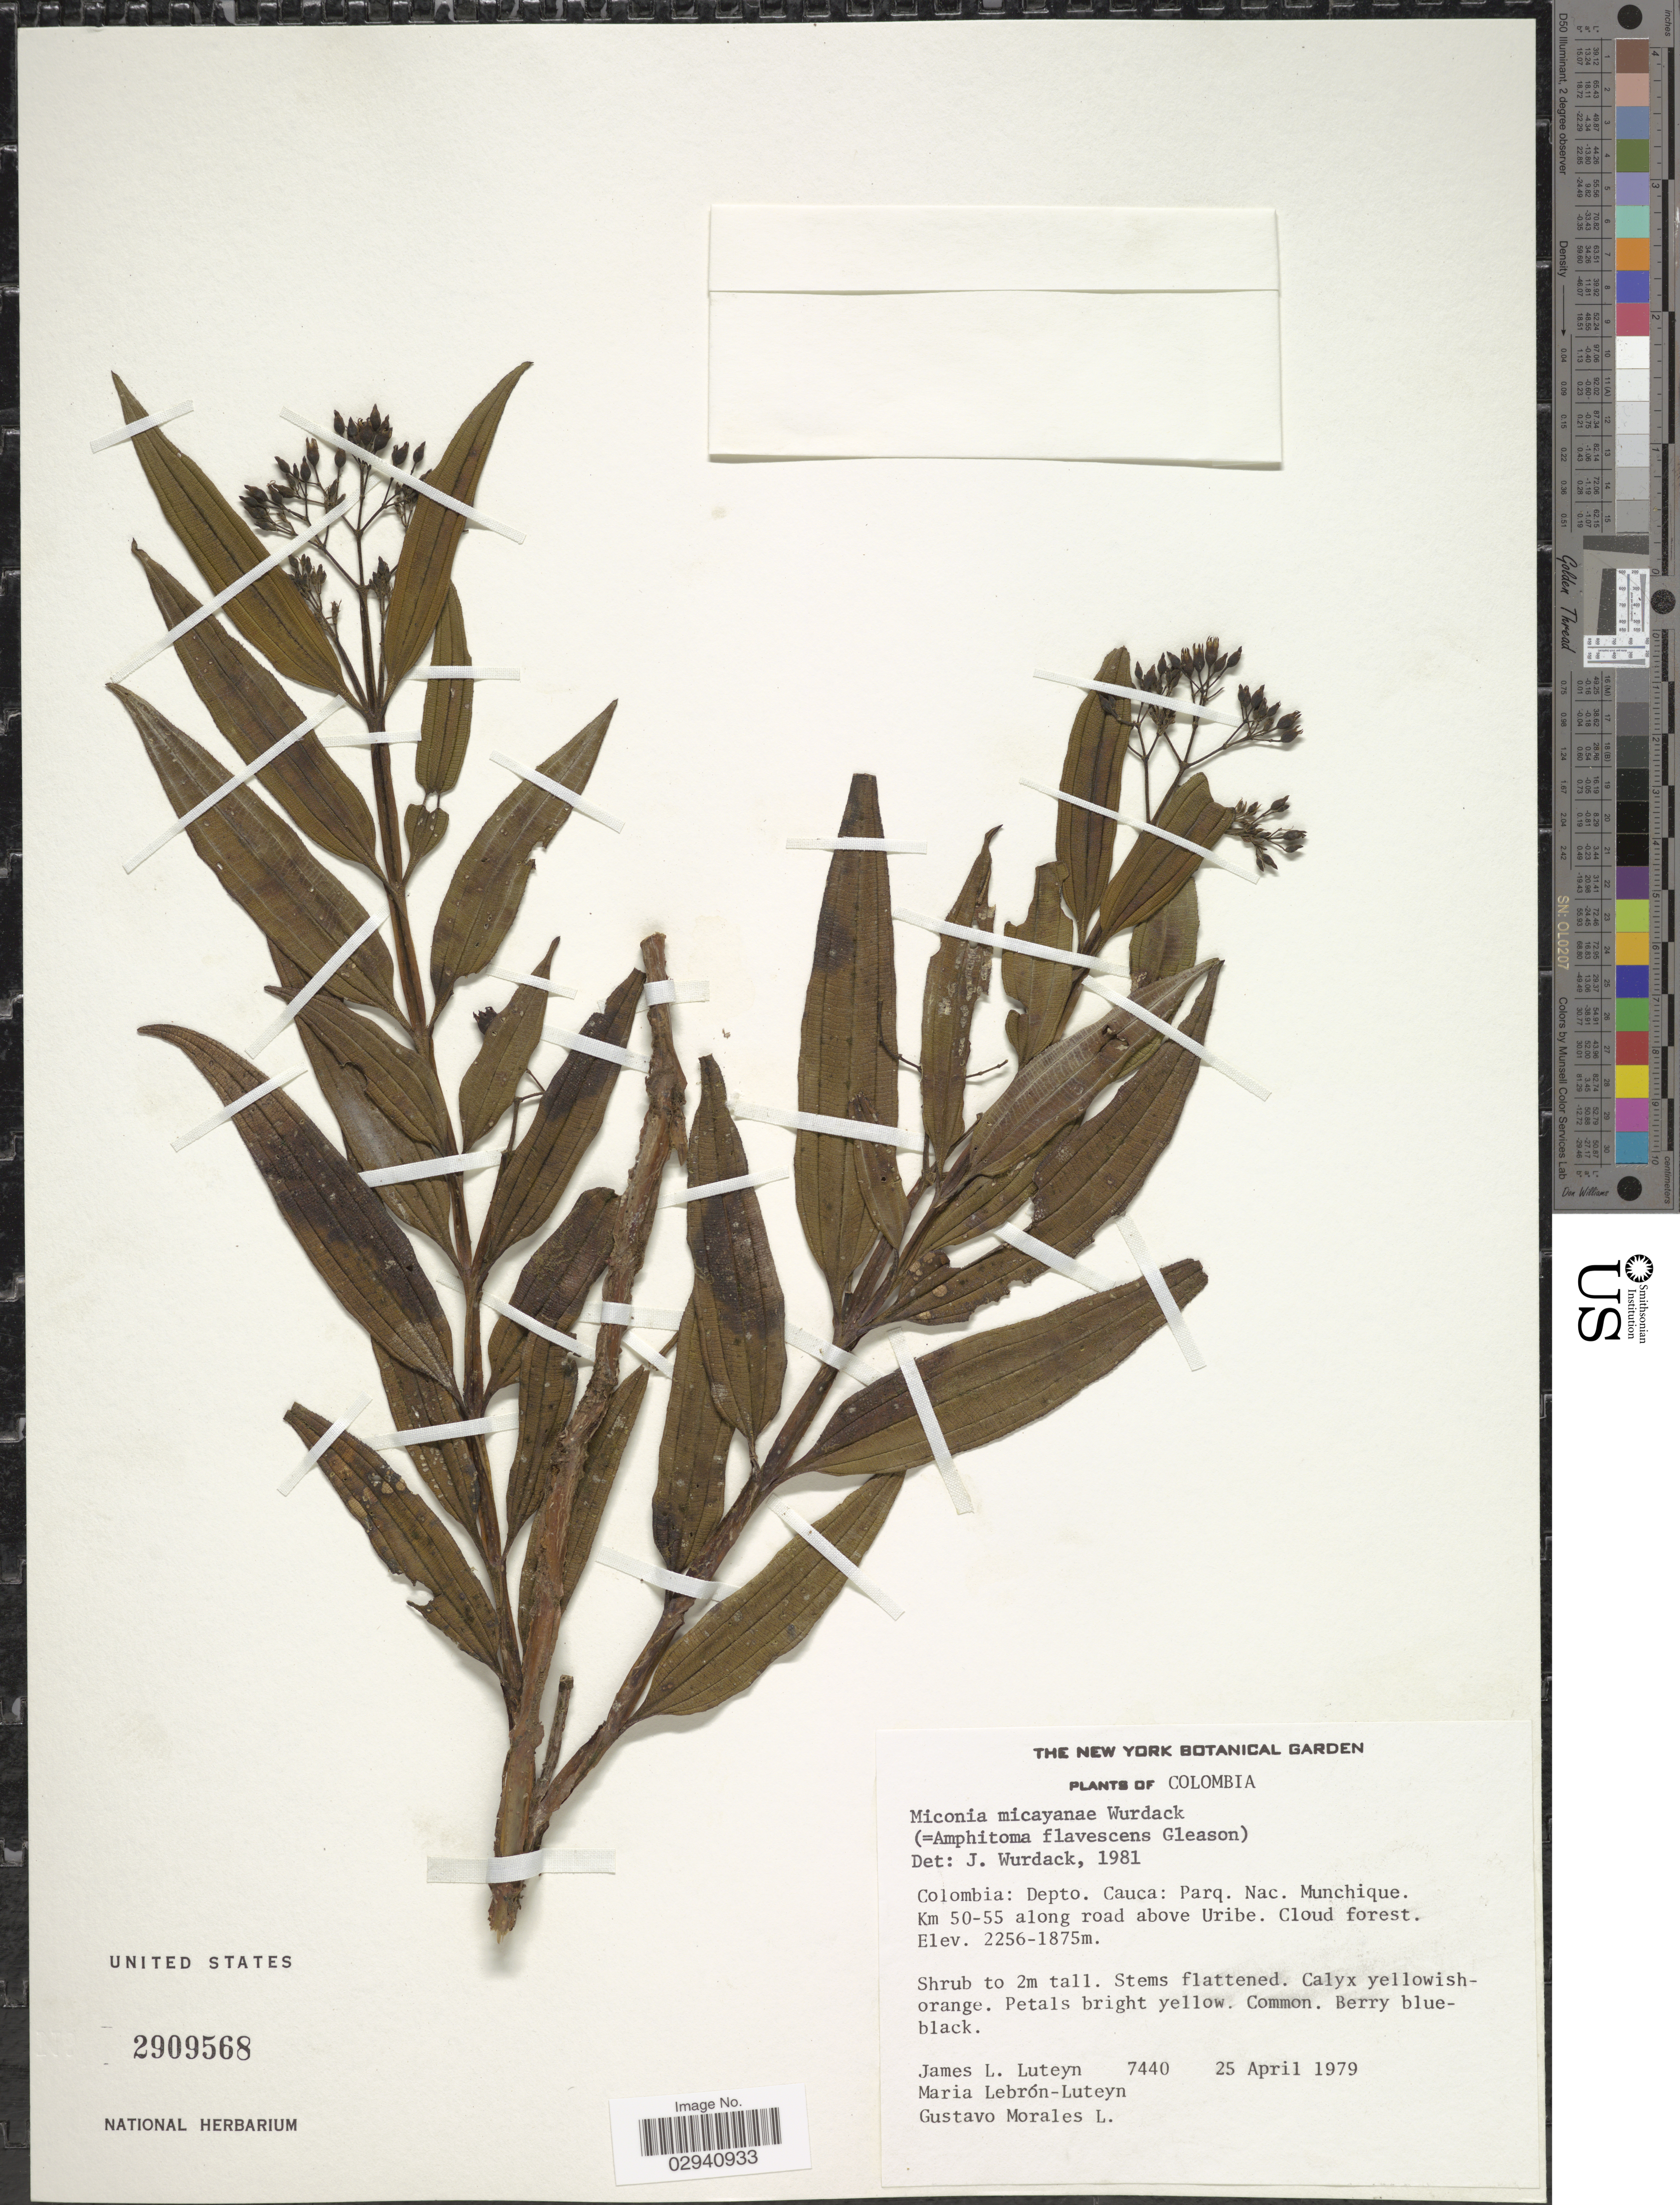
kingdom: Plantae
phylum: Tracheophyta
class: Magnoliopsida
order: Myrtales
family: Melastomataceae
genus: Miconia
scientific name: Miconia micayana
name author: Wurdack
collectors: J. Luteyn, M. L. Lebrón-Luteyn & G. Morales L.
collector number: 7440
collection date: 1979-04-25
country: Colombia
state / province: Cauca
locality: Depto. Cauca: Par. Nac. Munchique. Km 50-55 along road above Uribe.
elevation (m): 1875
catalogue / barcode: US 2909568